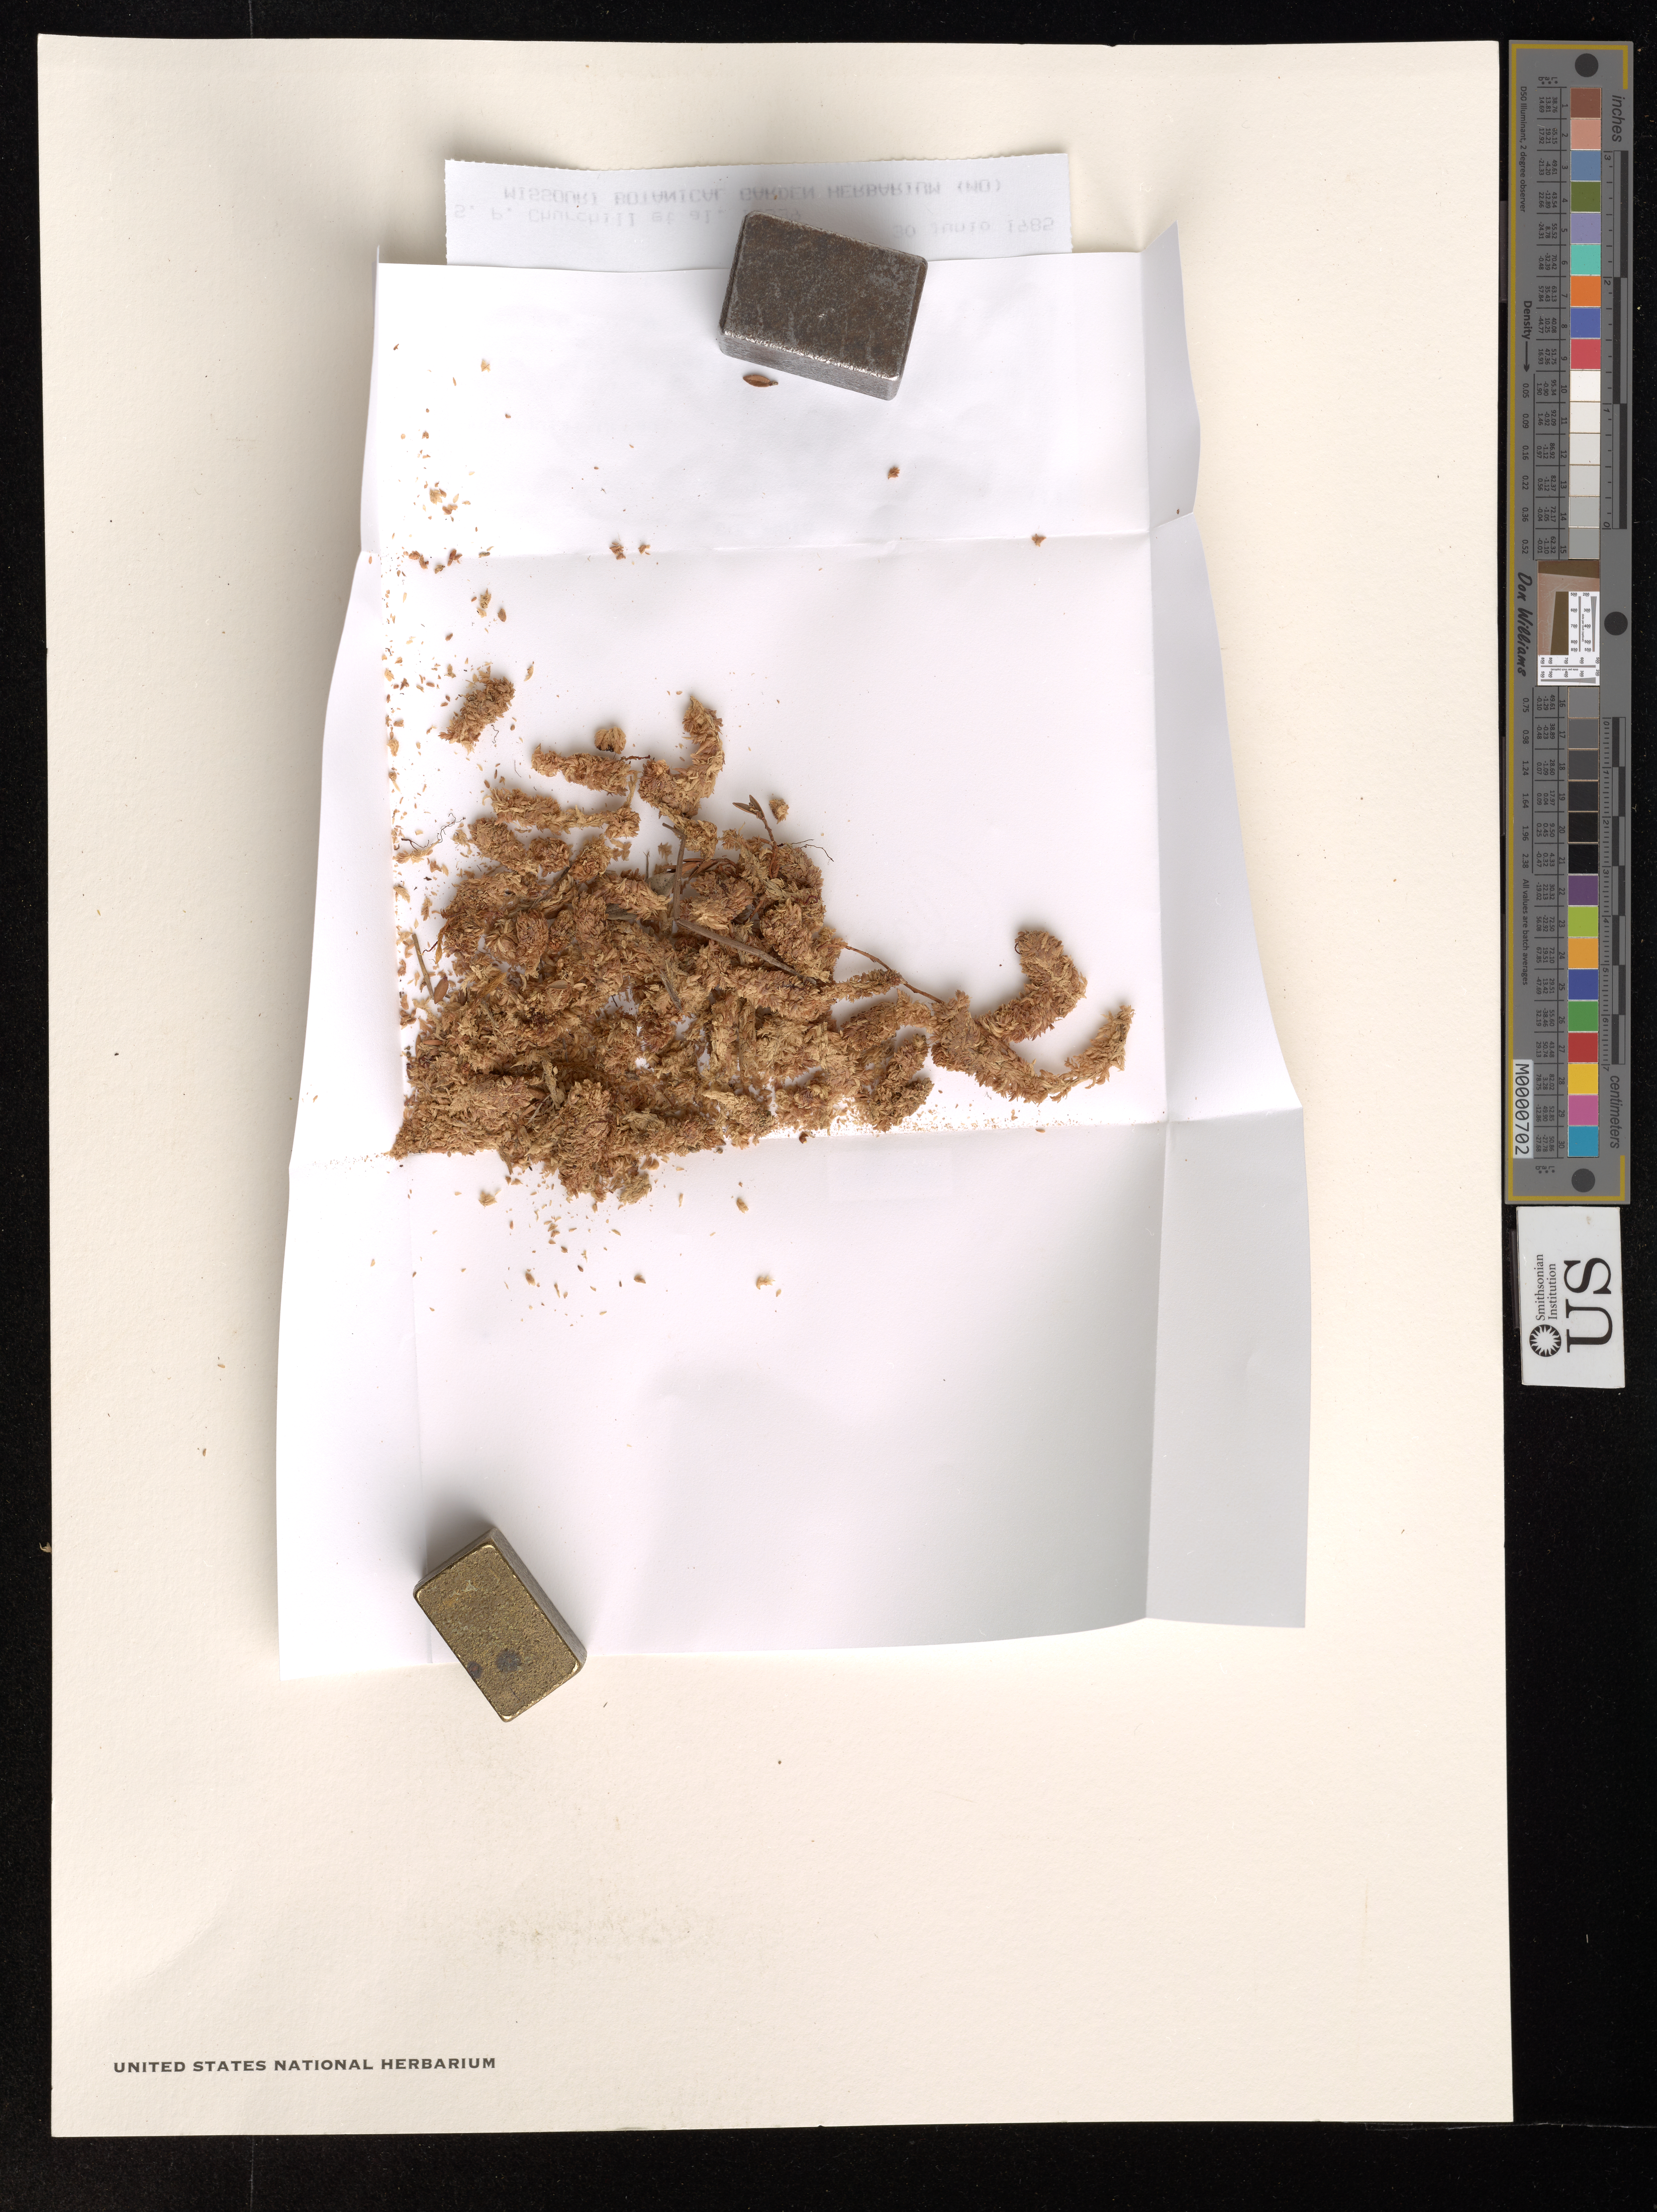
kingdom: Plantae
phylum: Bryophyta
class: Sphagnopsida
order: Sphagnales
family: Sphagnaceae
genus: Sphagnum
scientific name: Sphagnum magellanicum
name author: Brid.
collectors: S. Churchill & et al.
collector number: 13339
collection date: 1985-06-30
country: Colombia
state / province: Antioquia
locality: Urrao. Páramo Frontino, ca. 17 km N de Urrao. Bosque montano alto, en valle de La Mosca. <13261-13321>.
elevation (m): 3500